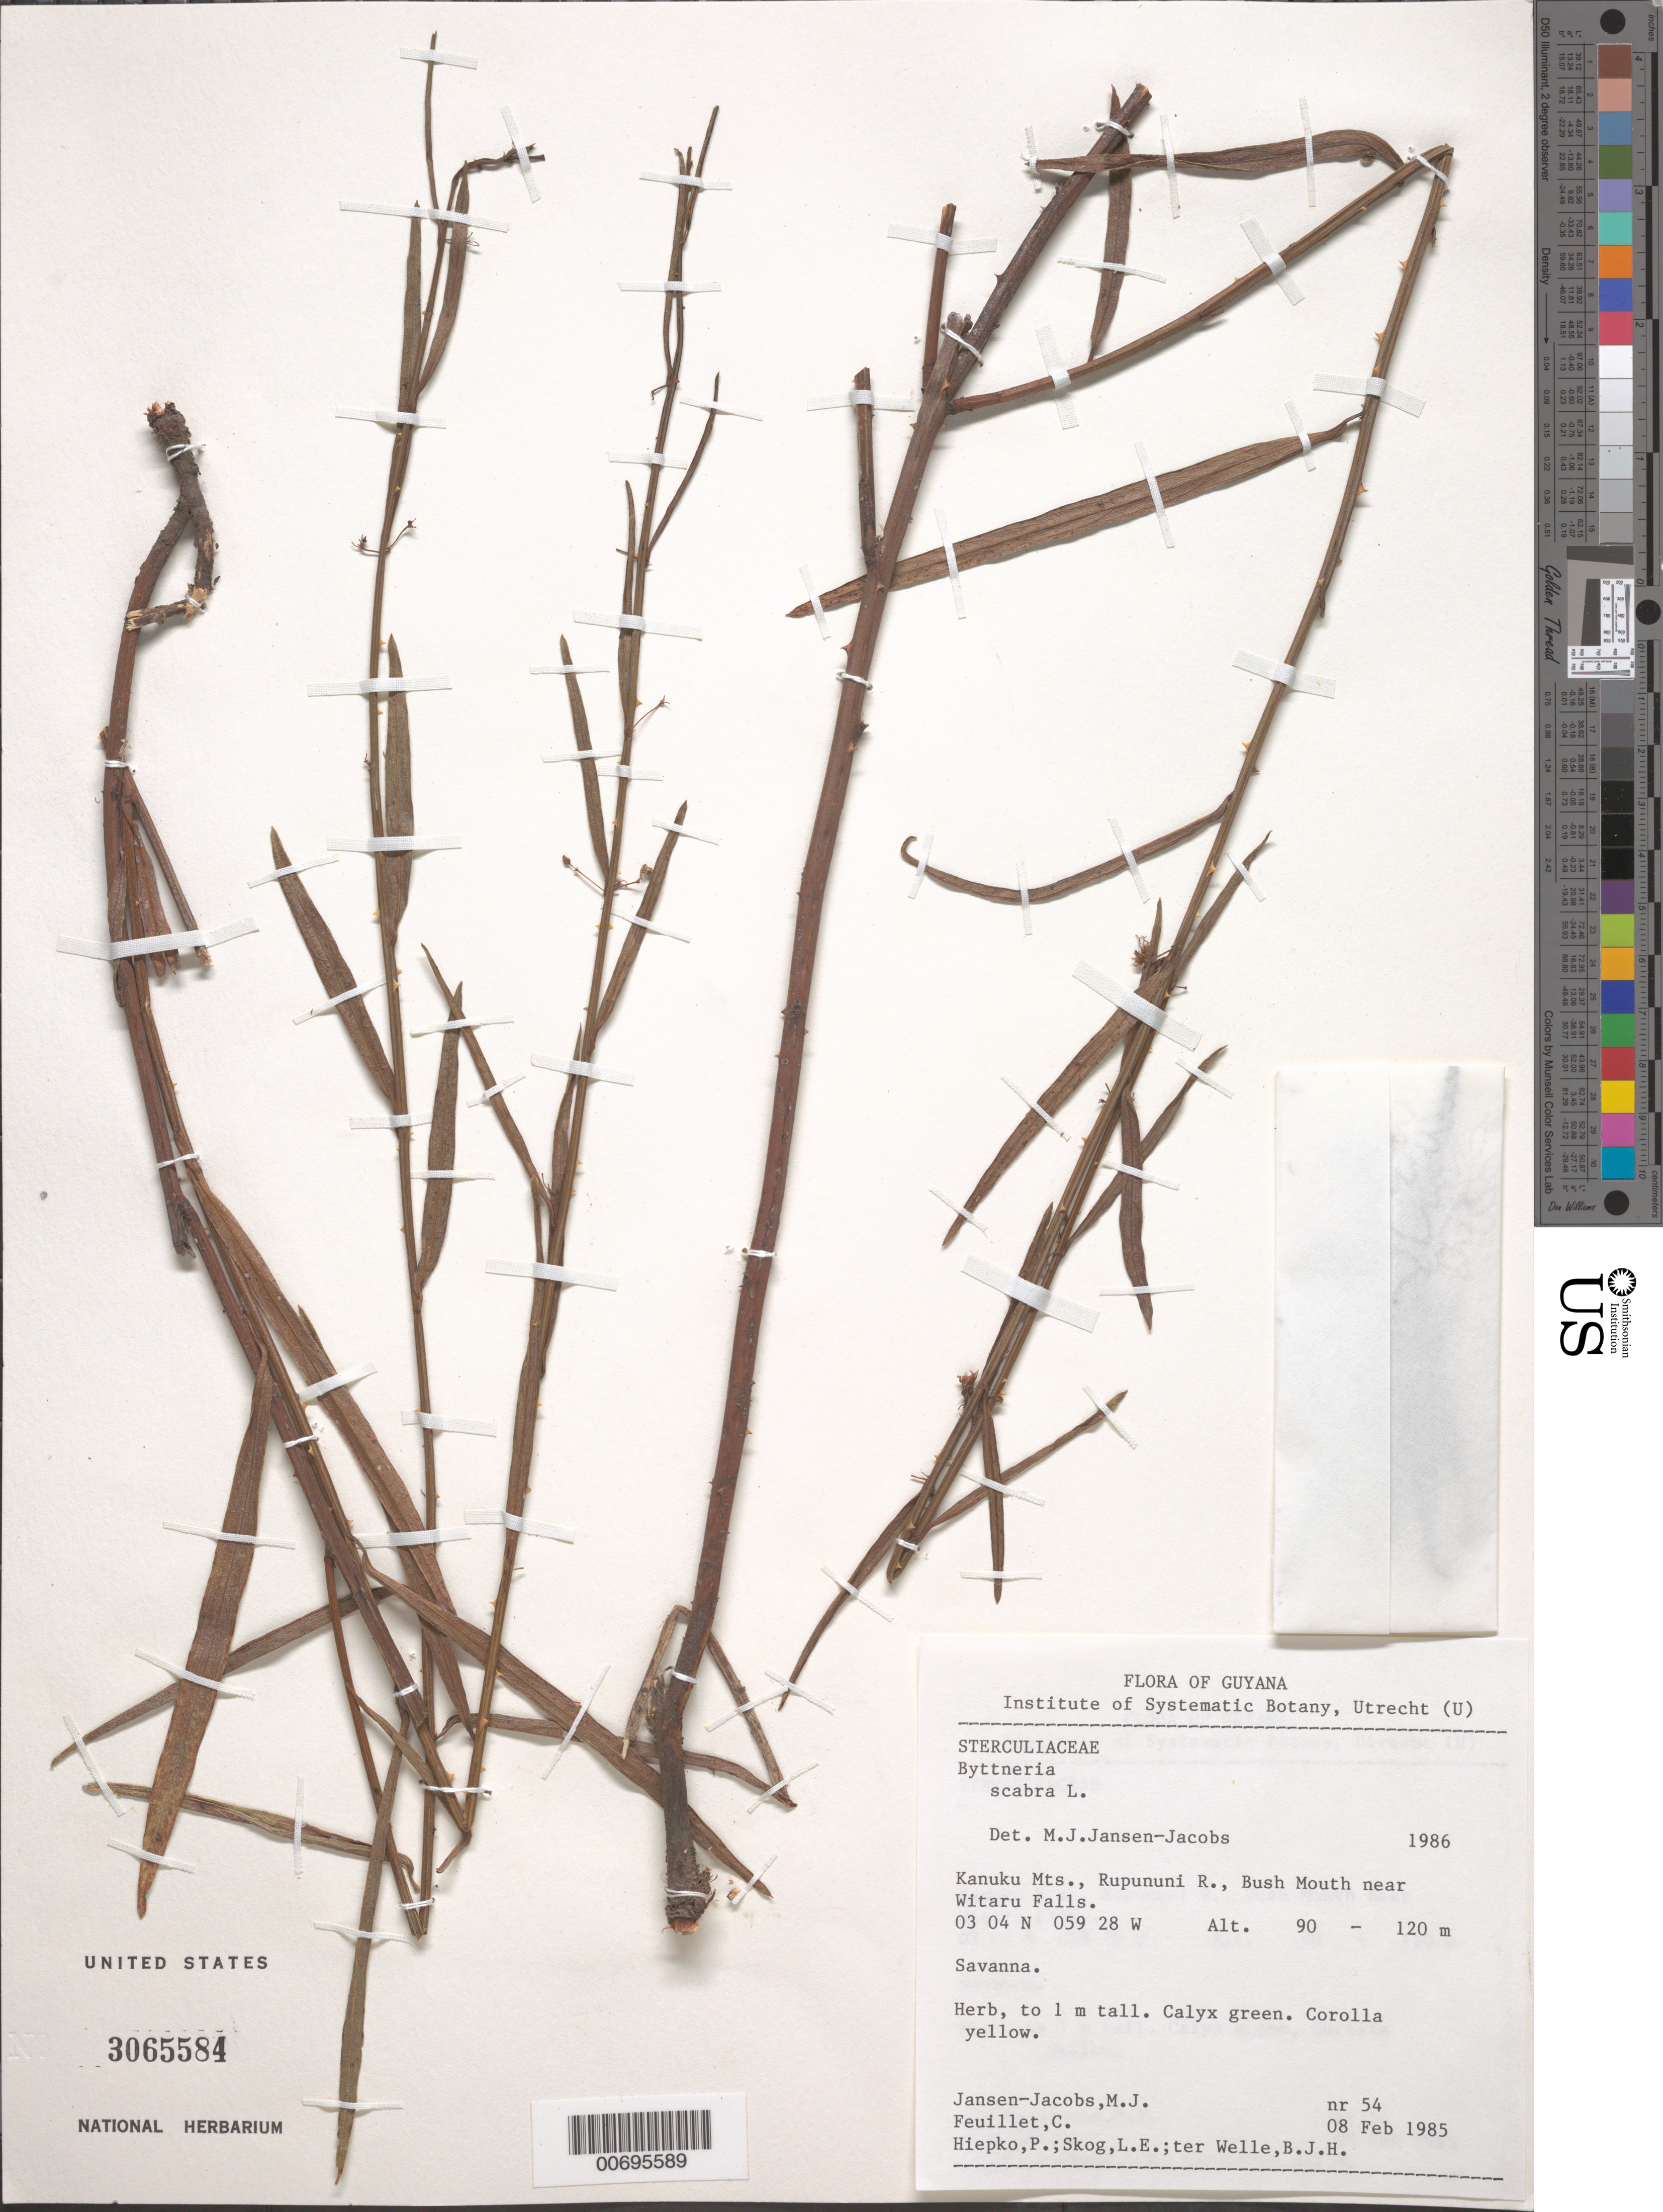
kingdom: Plantae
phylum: Tracheophyta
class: Magnoliopsida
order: Malvales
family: Malvaceae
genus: Byttneria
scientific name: Byttneria scabra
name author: L.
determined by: Jansen-Jacobs, M. J., (U), Nationaal Herbarium Nederland, Utrecht University branch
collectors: M. J. Jansen-Jacobs, C. Feuillet, P. H. Hiepko, L. E. Skog & B. Welle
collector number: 54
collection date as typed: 8-Feb-85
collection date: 1985-02-08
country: Guyana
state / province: U. Takutu-U. Essequibo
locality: Kanuku Mts., Rupununi R., Bush Mouth near Witaru Falls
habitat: Savanna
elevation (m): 90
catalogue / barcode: US 3065584